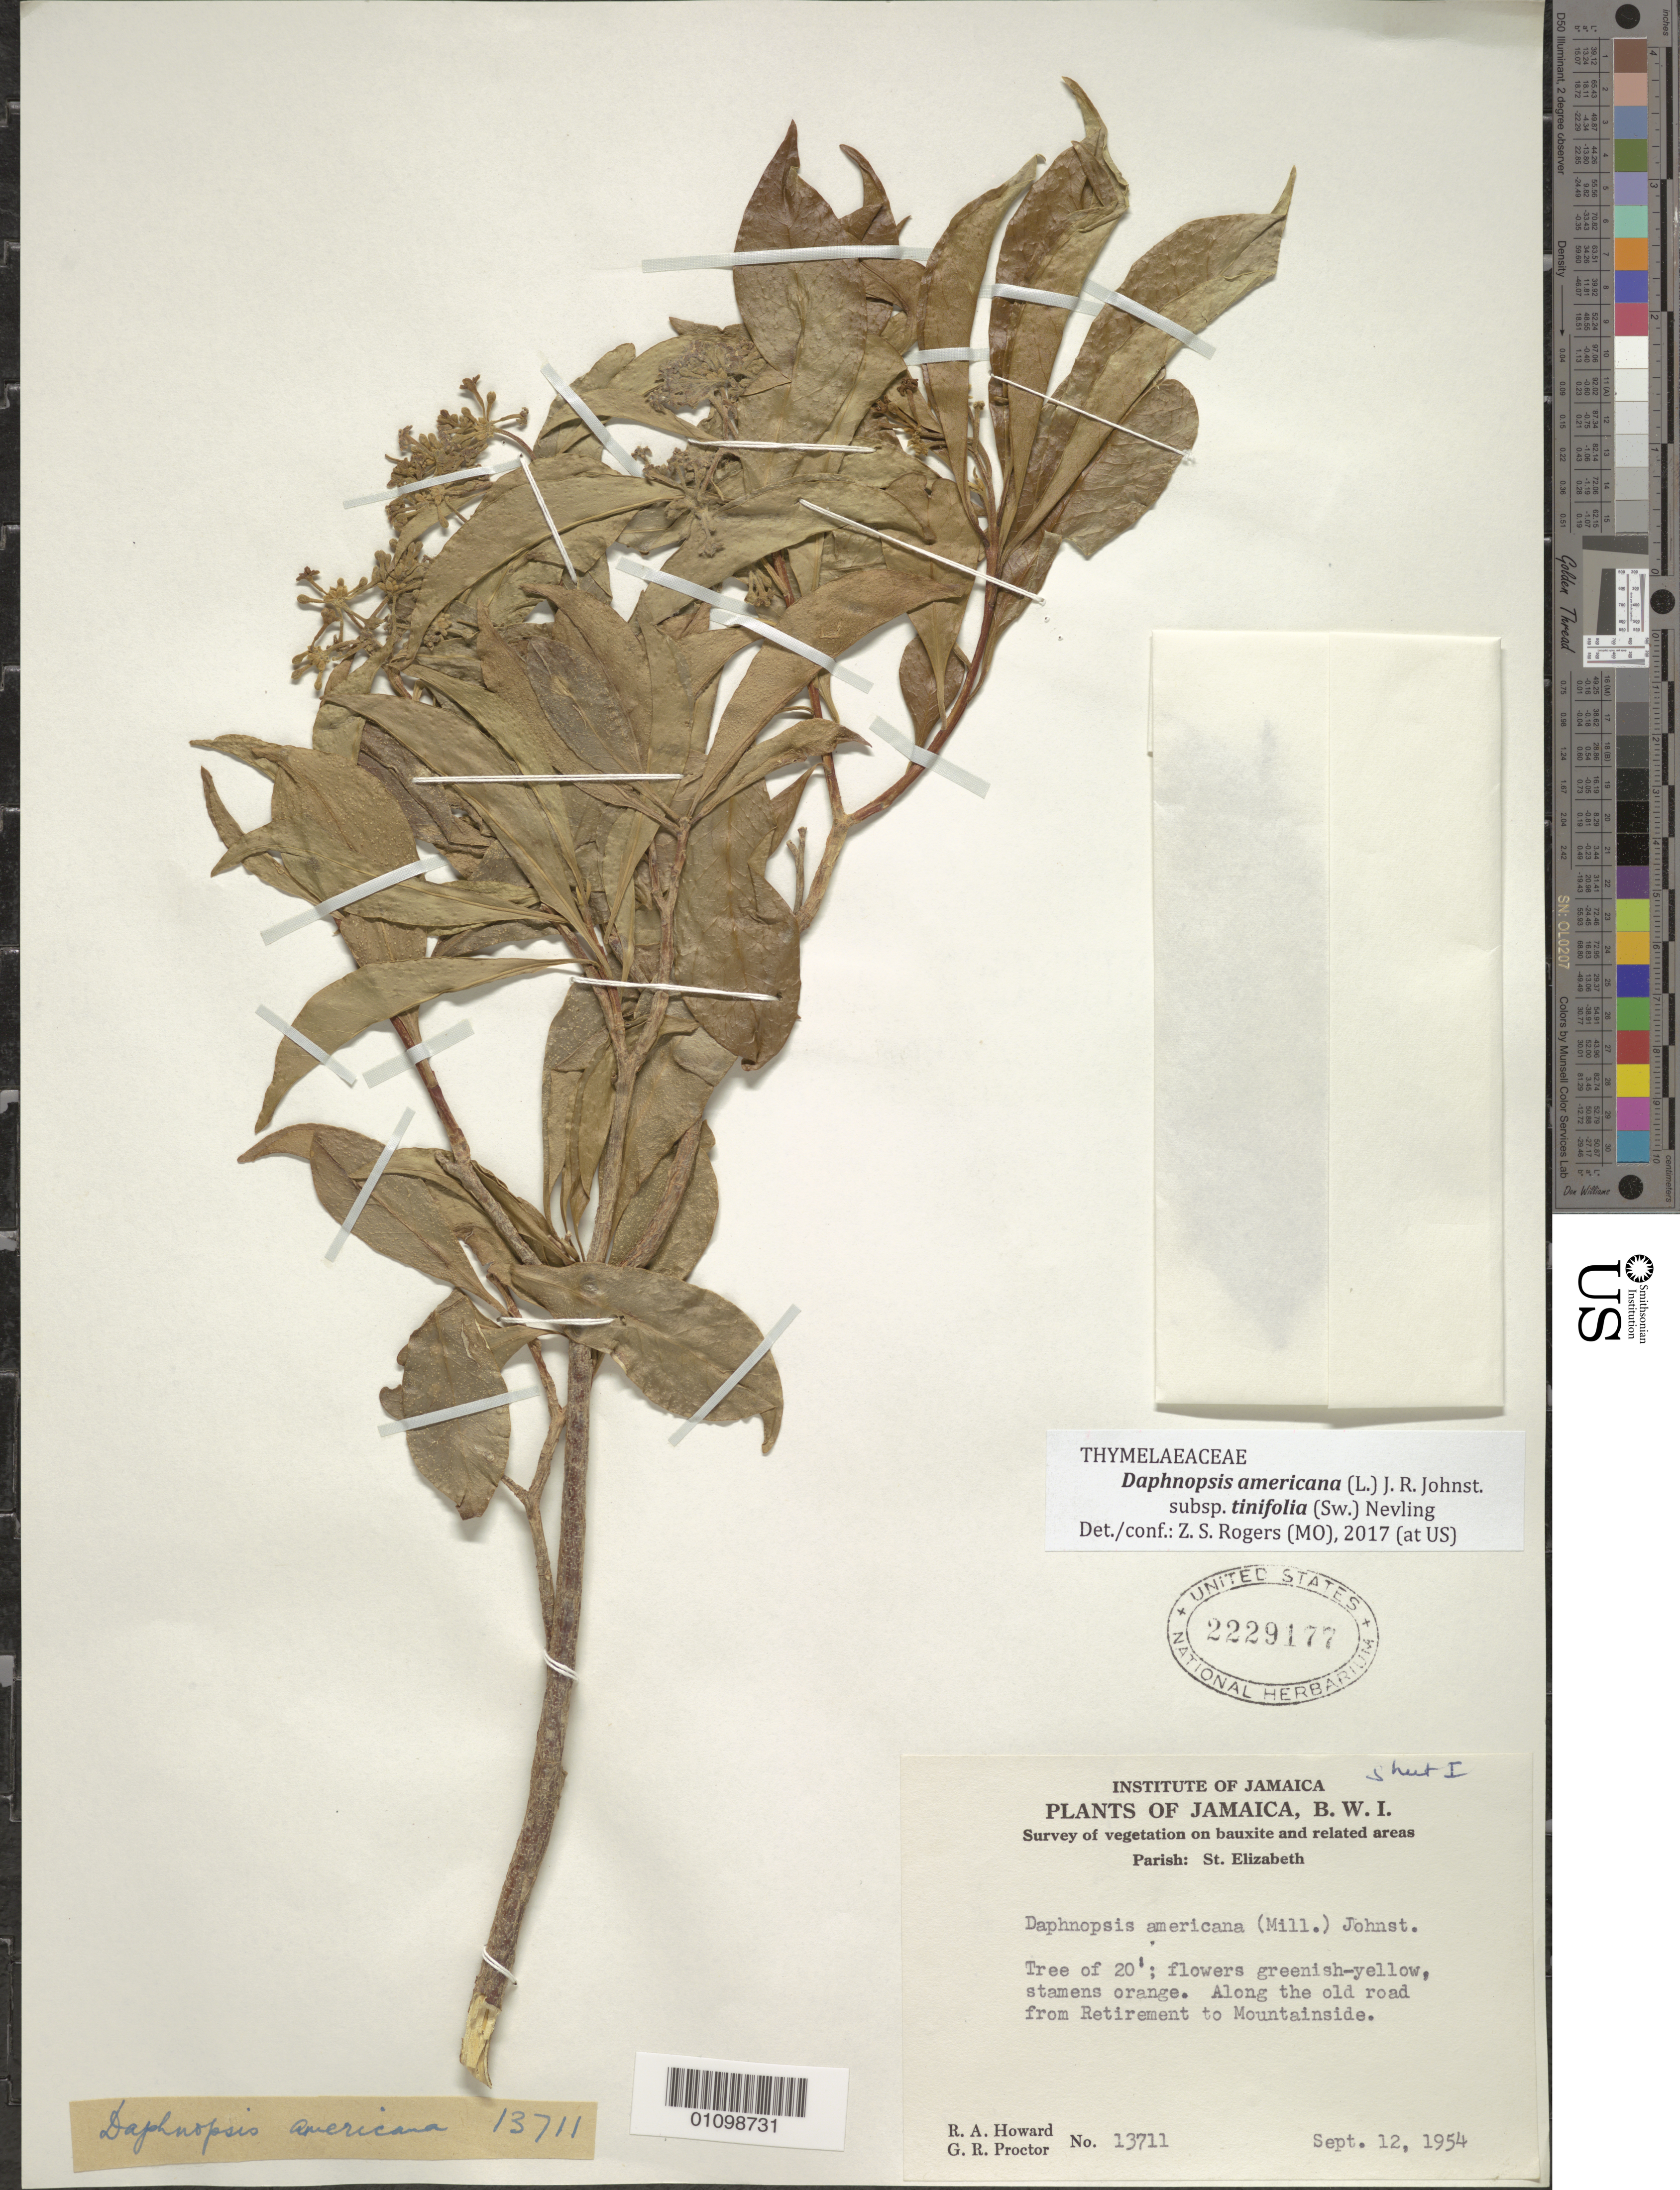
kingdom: Plantae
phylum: Tracheophyta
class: Magnoliopsida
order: Malvales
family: Thymelaeaceae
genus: Daphnopsis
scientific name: Daphnopsis americana subsp. tinifolia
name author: (Sw.) Nevling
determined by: Rogers, Z. S.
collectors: R. A. Howard & G. R. Proctor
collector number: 13711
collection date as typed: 12 Sep 1954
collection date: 1954-09-12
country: Jamaica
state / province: Saint Elizabeth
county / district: Retirement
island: Jamaica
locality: Along the old road from Retirement to Mountainside.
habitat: Along old road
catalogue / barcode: US 2229177